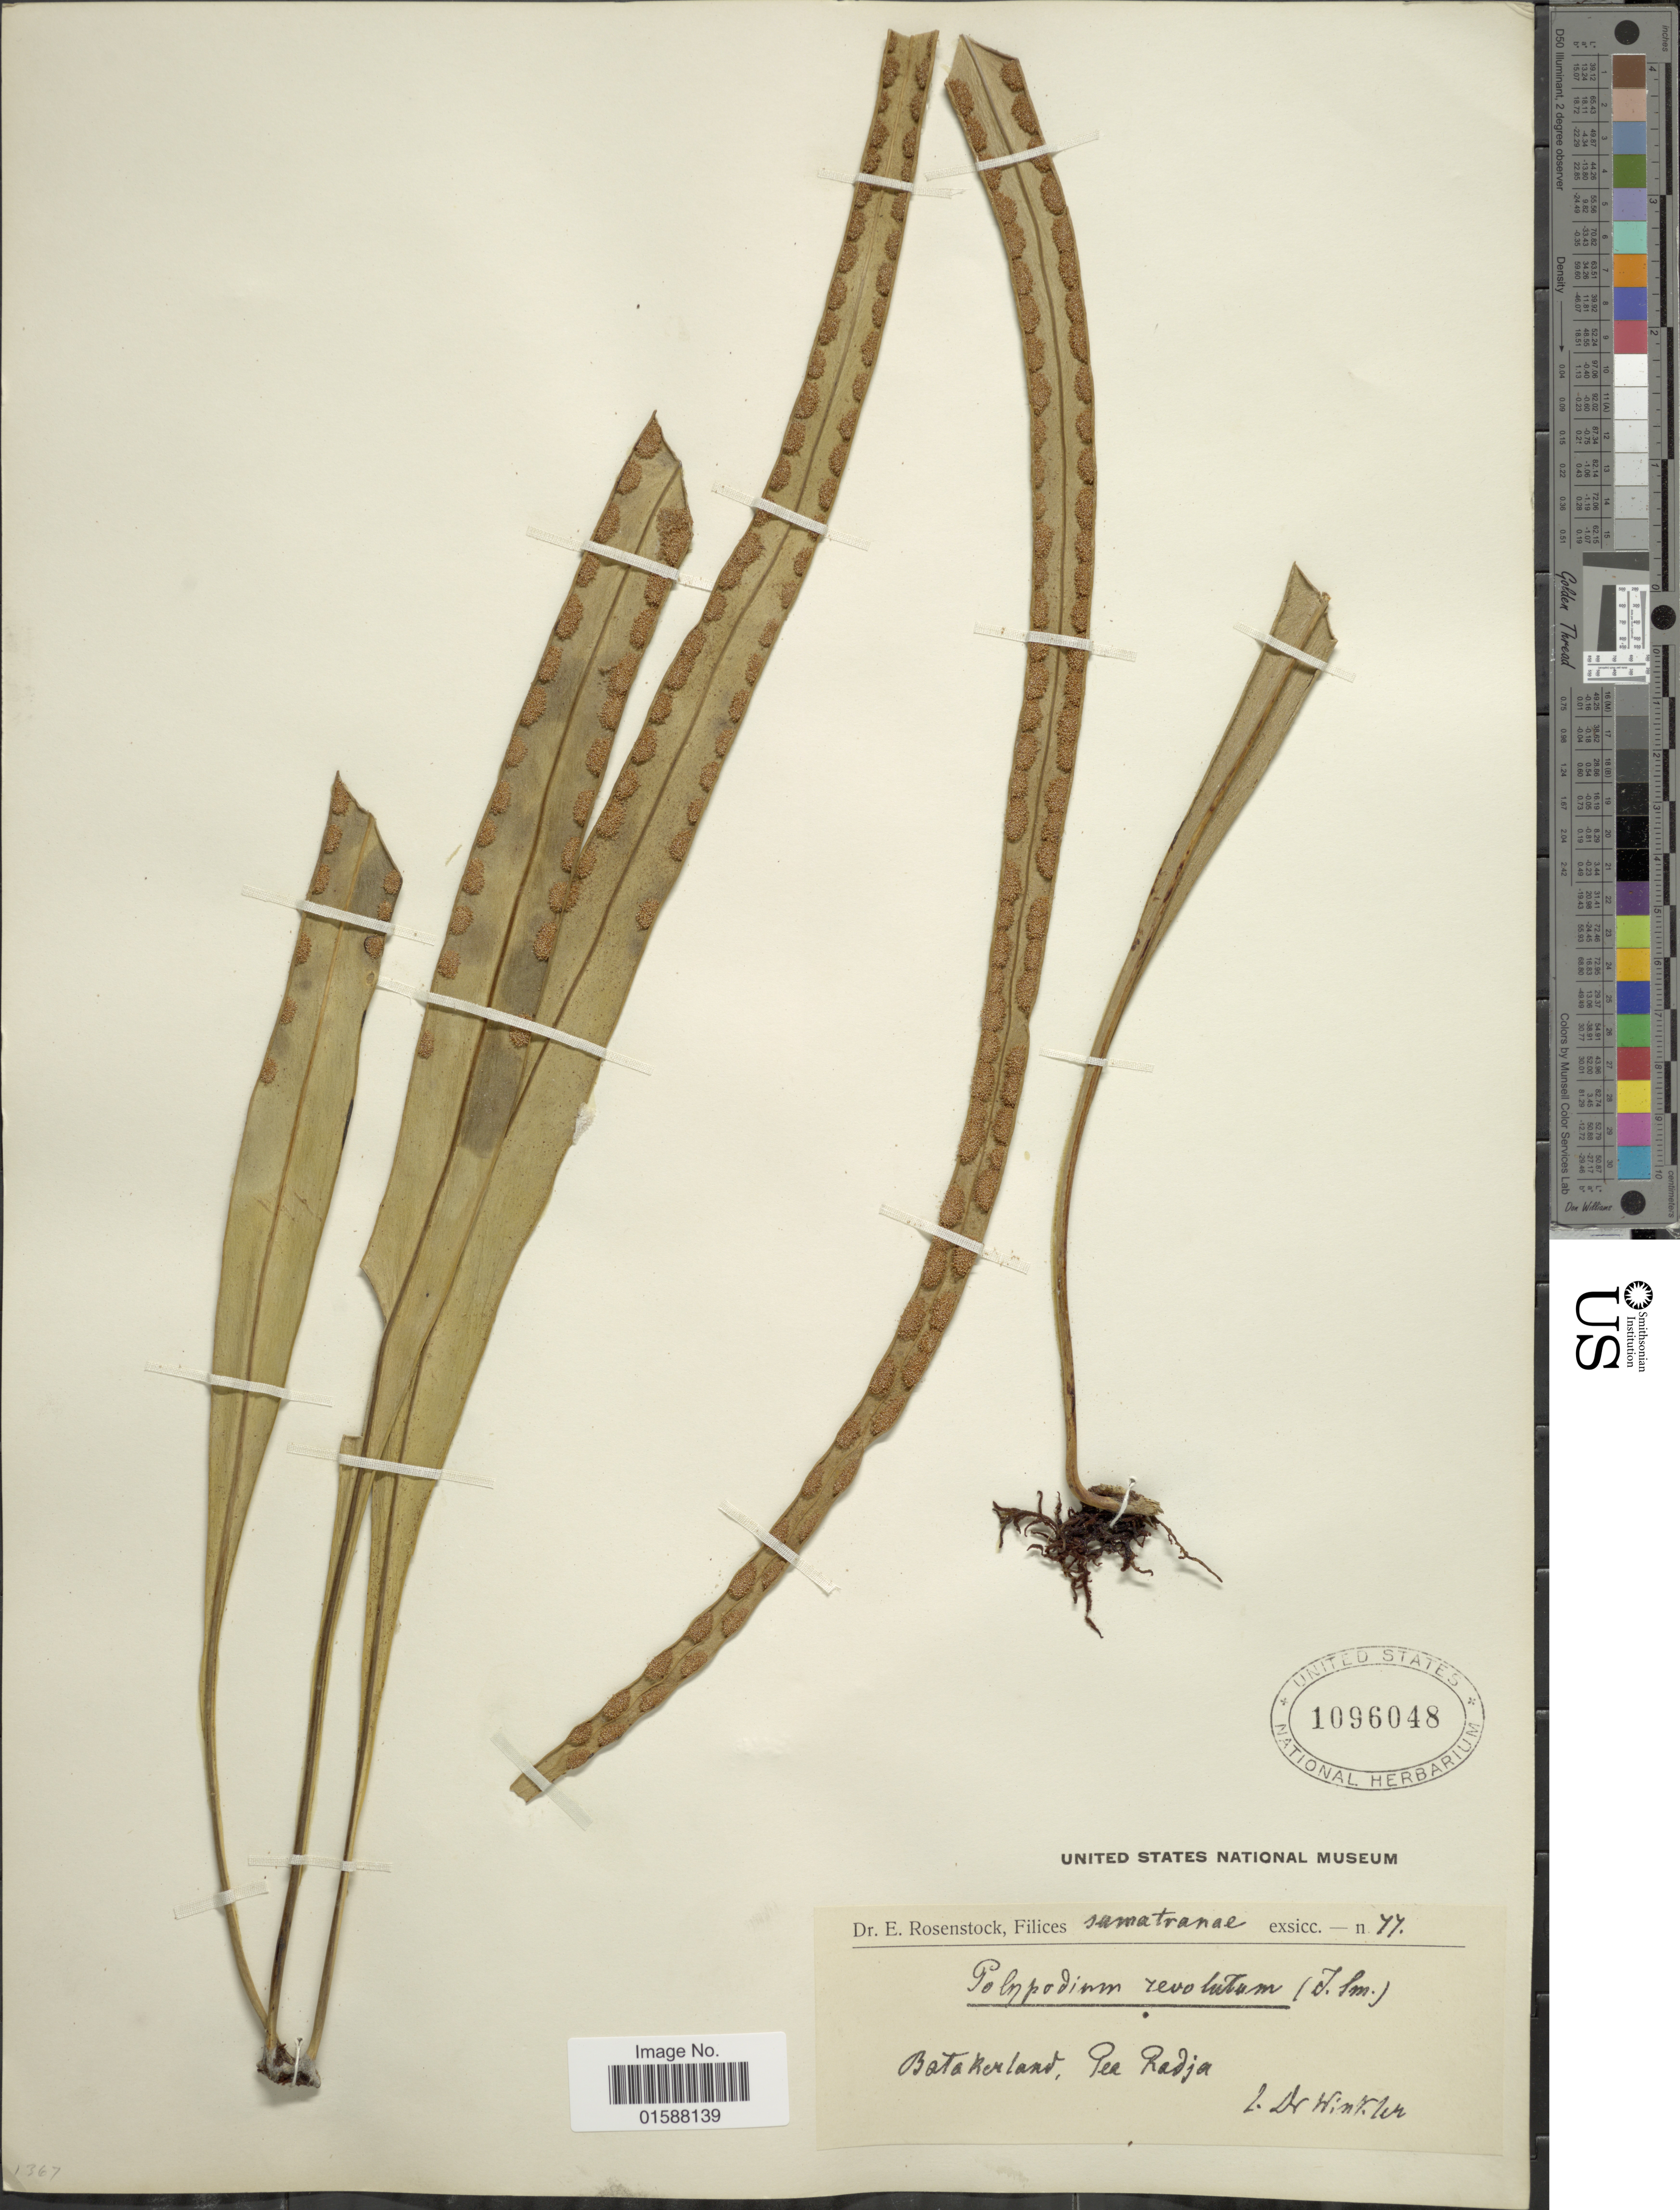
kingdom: Plantae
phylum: Tracheophyta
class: Polypodiopsida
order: Polypodiales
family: Polypodiaceae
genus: Lepisorus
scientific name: Lepisorus longifolius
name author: (Blume) Holttum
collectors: -. Winkler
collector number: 77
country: Indonesia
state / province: Sumatra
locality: Batakerland, Pea Radja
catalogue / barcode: US 1096048